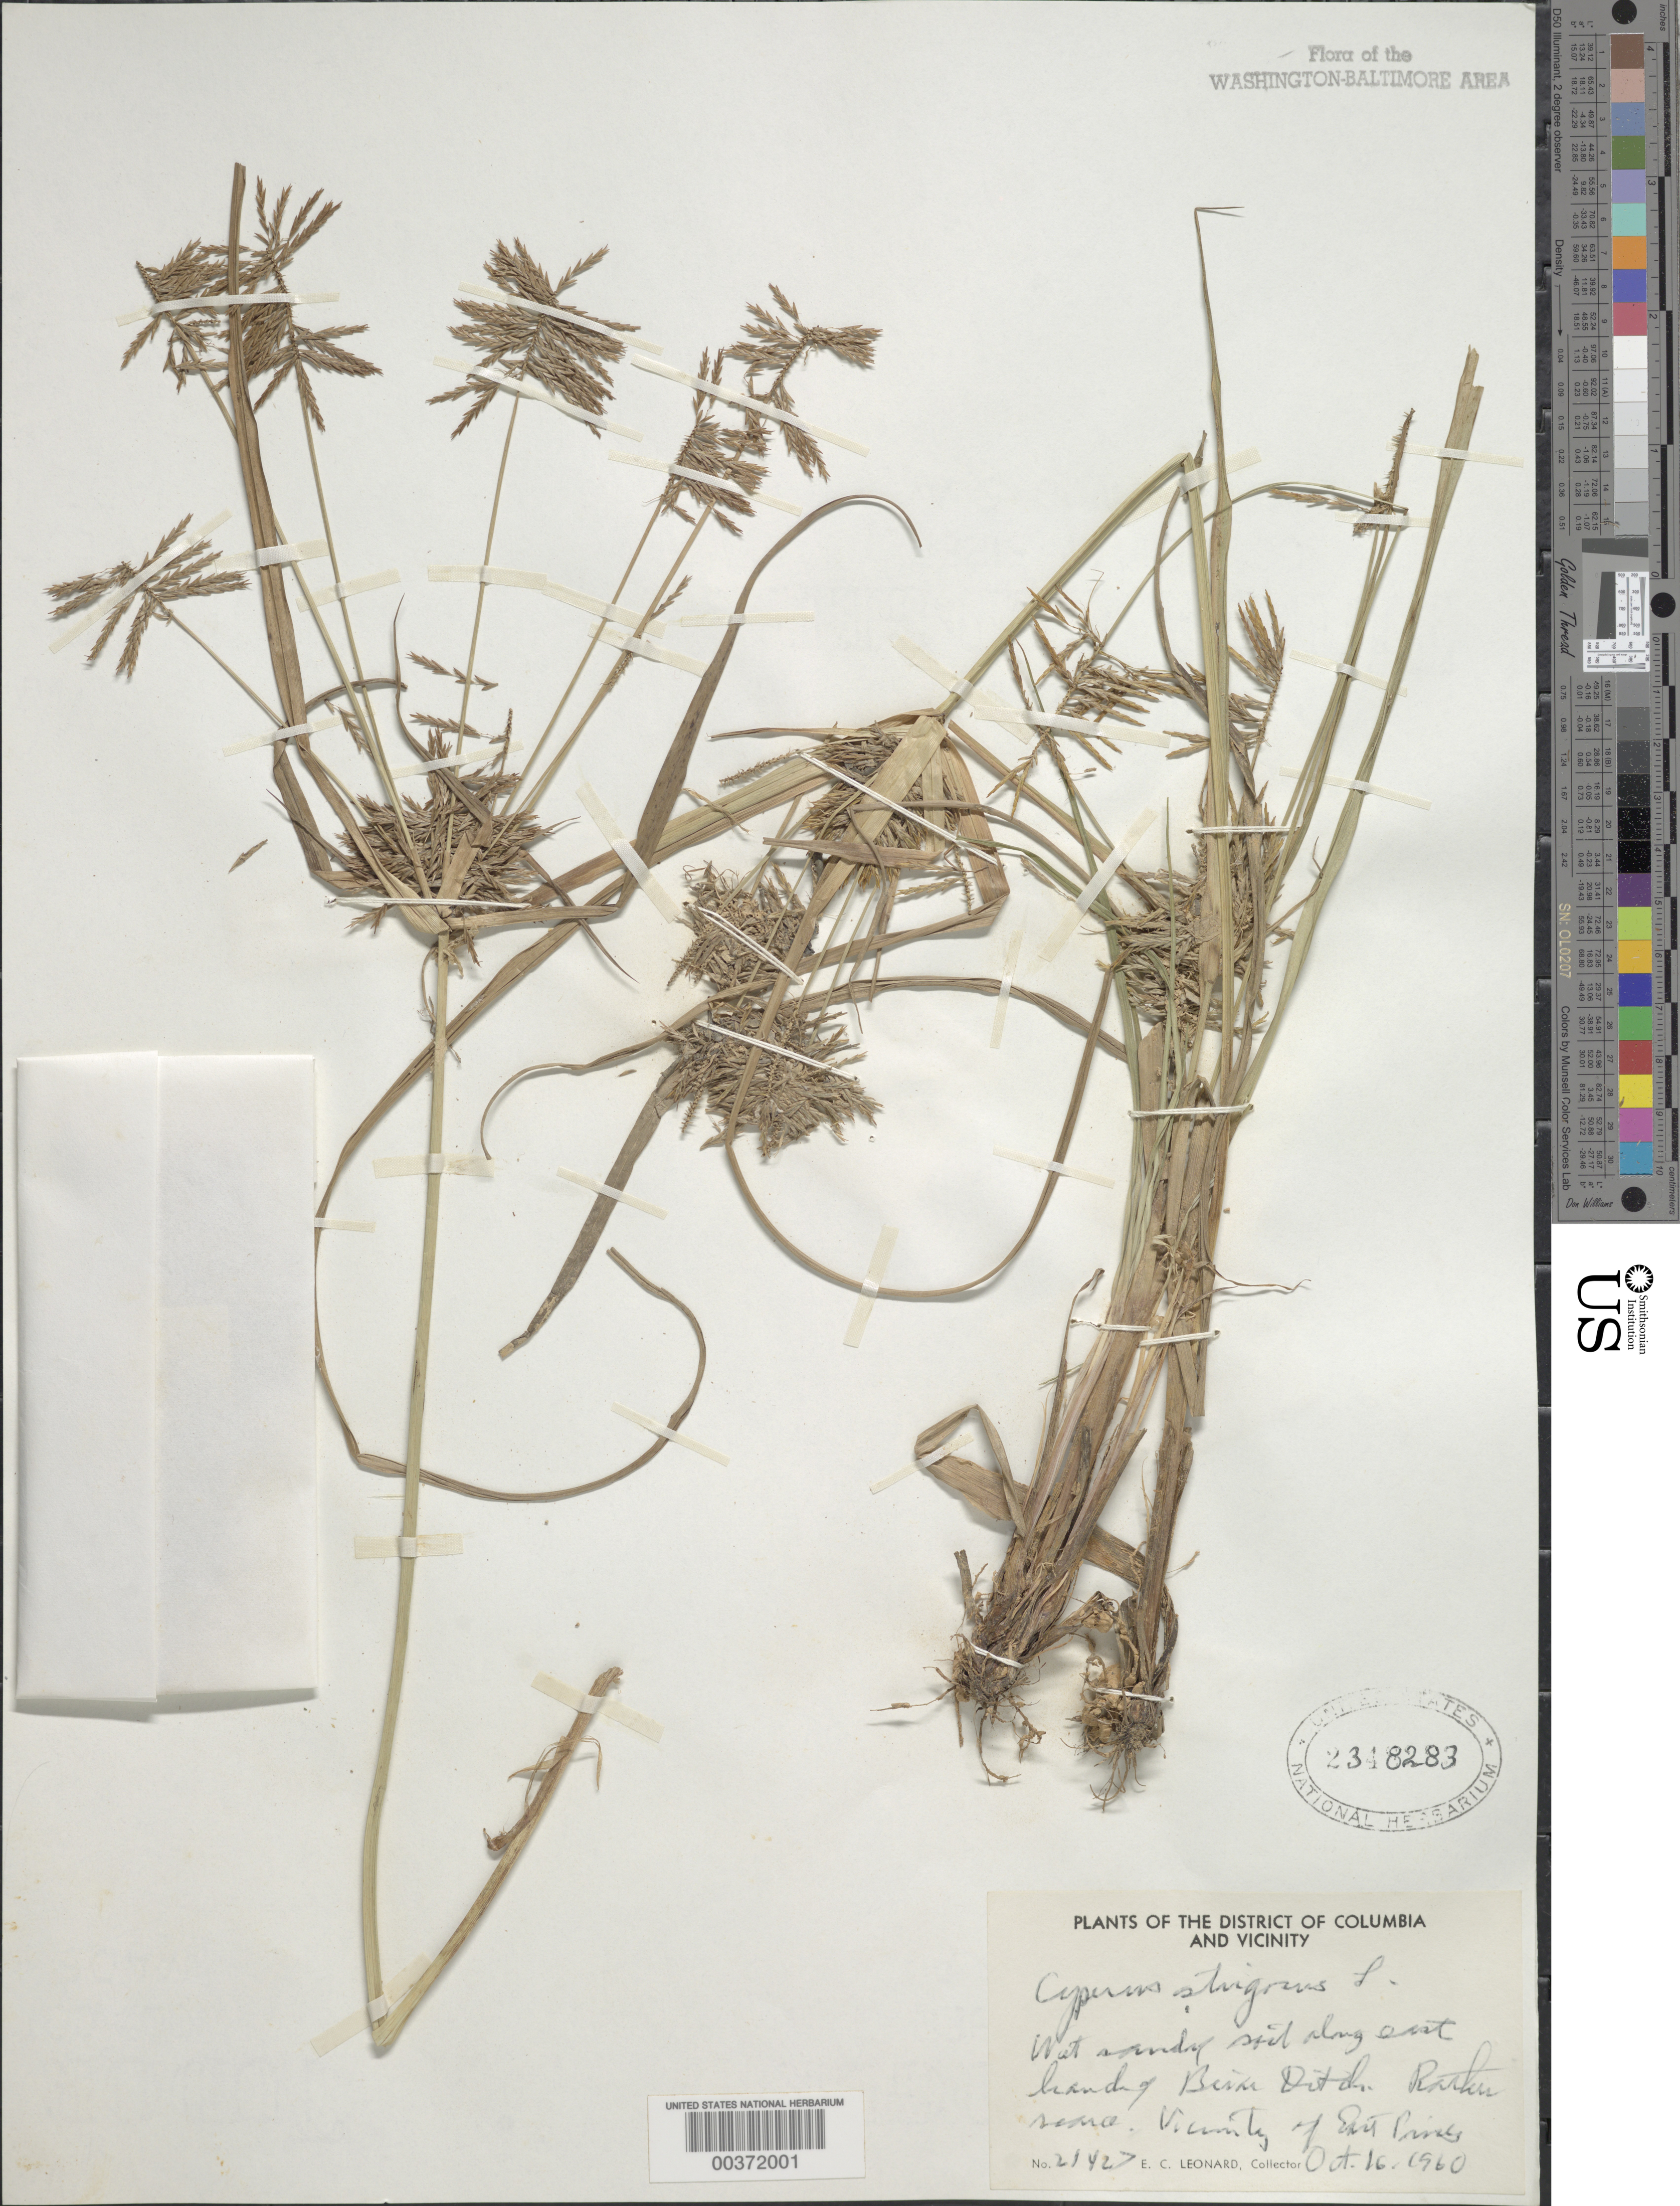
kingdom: Plantae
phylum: Tracheophyta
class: Liliopsida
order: Poales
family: Cyperaceae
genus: Cyperus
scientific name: Cyperus strigosus L.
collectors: E. C. Leonard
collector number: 21427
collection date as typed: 16 Oct 1960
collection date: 1960-10-16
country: United States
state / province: Maryland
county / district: Prince George's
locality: Briar Ditch near East Pines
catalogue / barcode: US 2348283